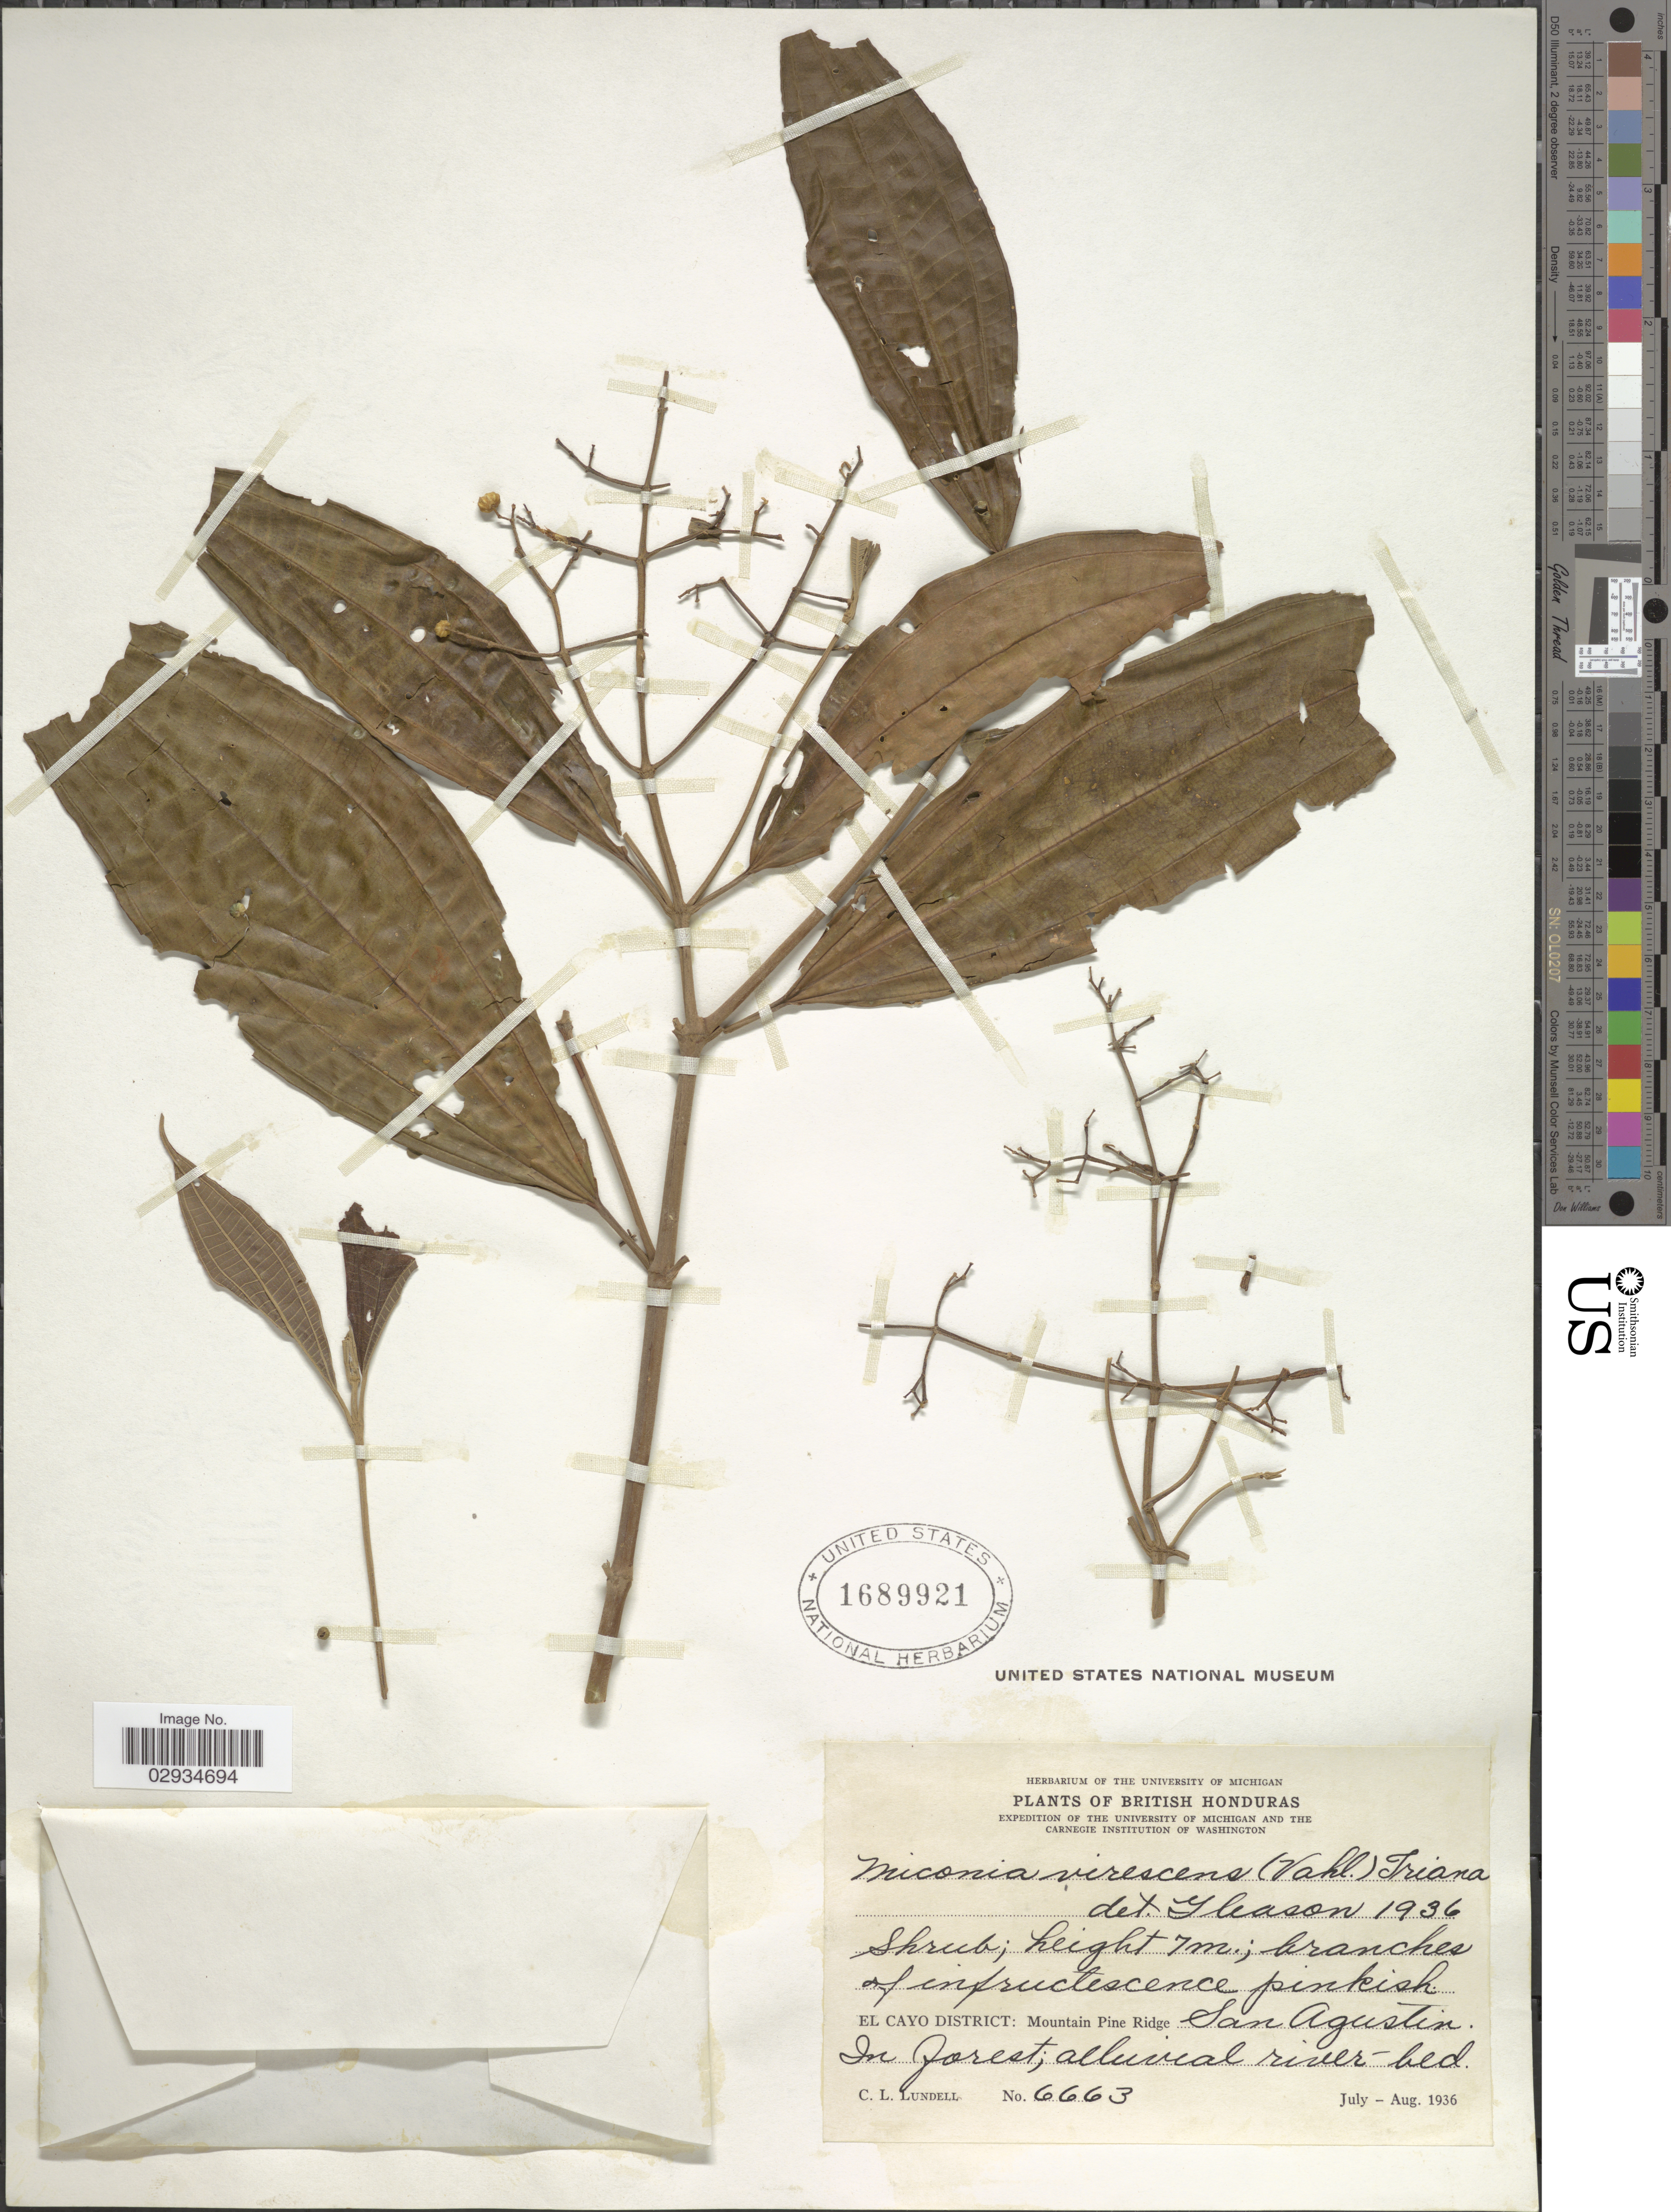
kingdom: Plantae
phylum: Tracheophyta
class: Magnoliopsida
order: Myrtales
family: Melastomataceae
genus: Miconia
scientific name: Miconia virescens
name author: (Vahl) Triana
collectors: C. L. Lundell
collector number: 6663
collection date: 1936-07/1936-08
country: Belize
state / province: Cayo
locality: British Honduras. El Cayo District: Mountain Pine Ridge: San Agustin.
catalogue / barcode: US 1689921